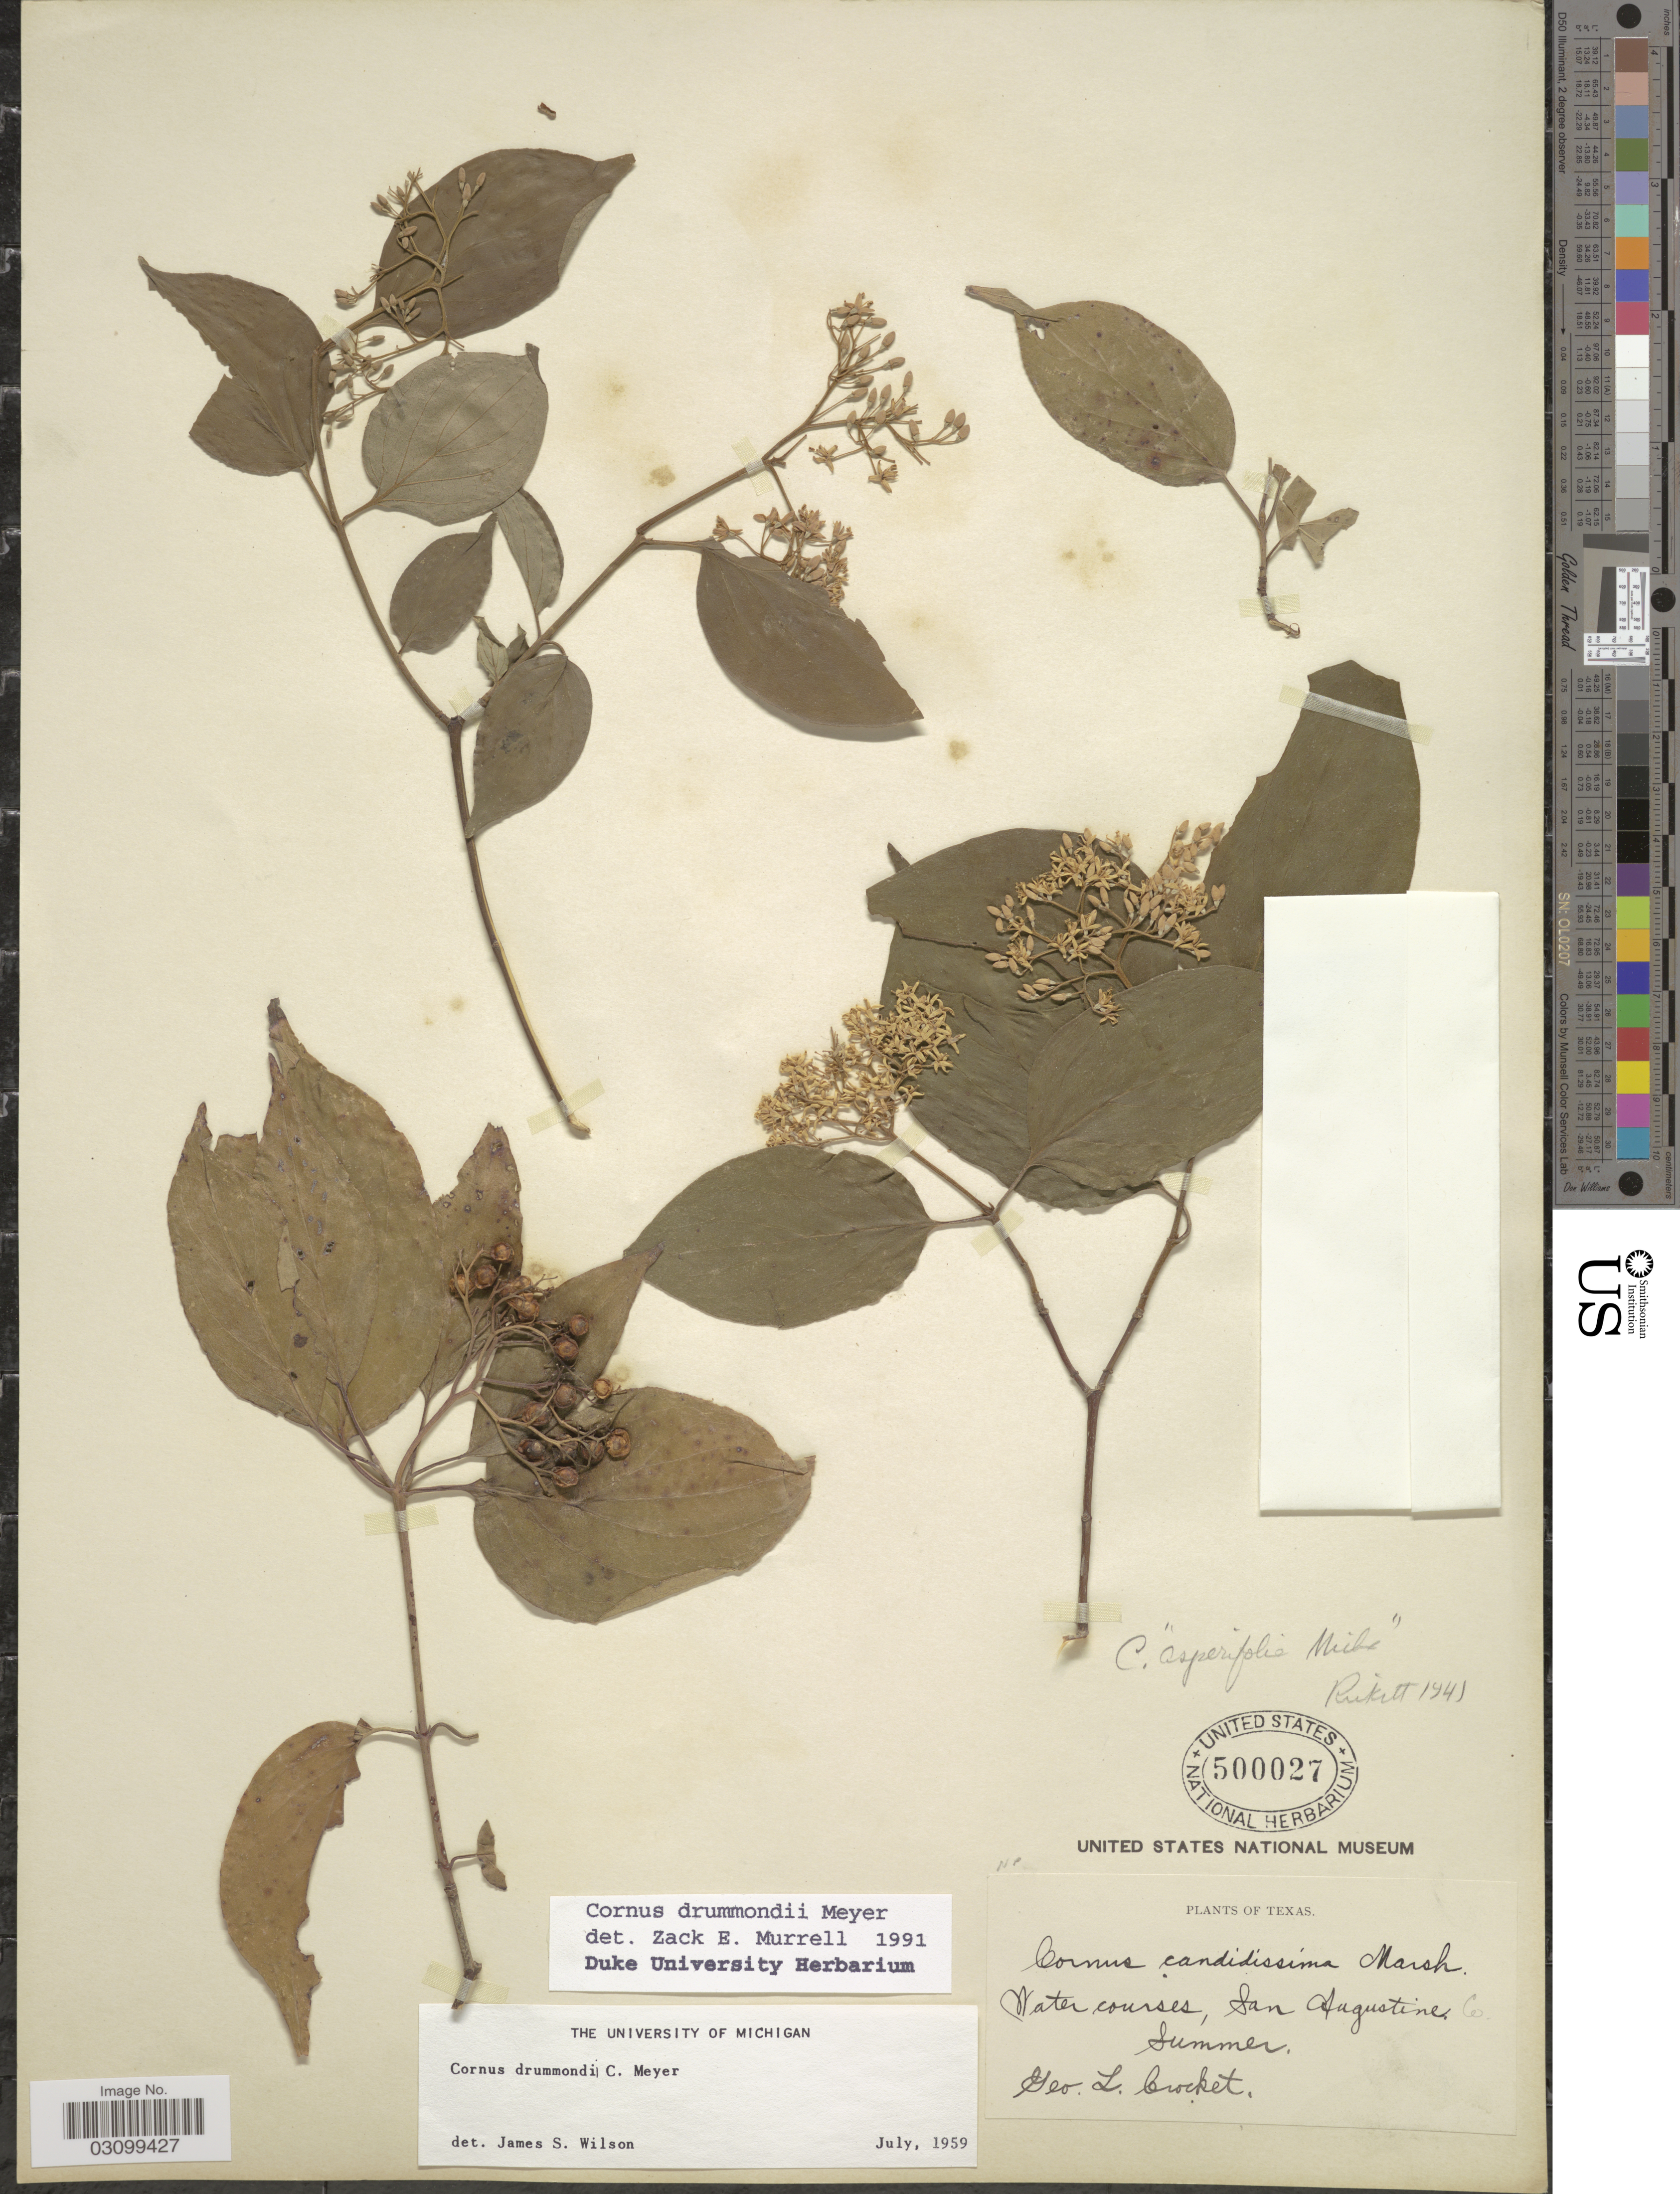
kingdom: Plantae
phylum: Tracheophyta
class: Magnoliopsida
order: Cornales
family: Cornaceae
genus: Cornus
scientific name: Cornus drummondii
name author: C.A. Mey.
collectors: G. Crocket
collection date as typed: Summer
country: United States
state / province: Texas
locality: Water courses, San Augustine Co.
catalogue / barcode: US 500027